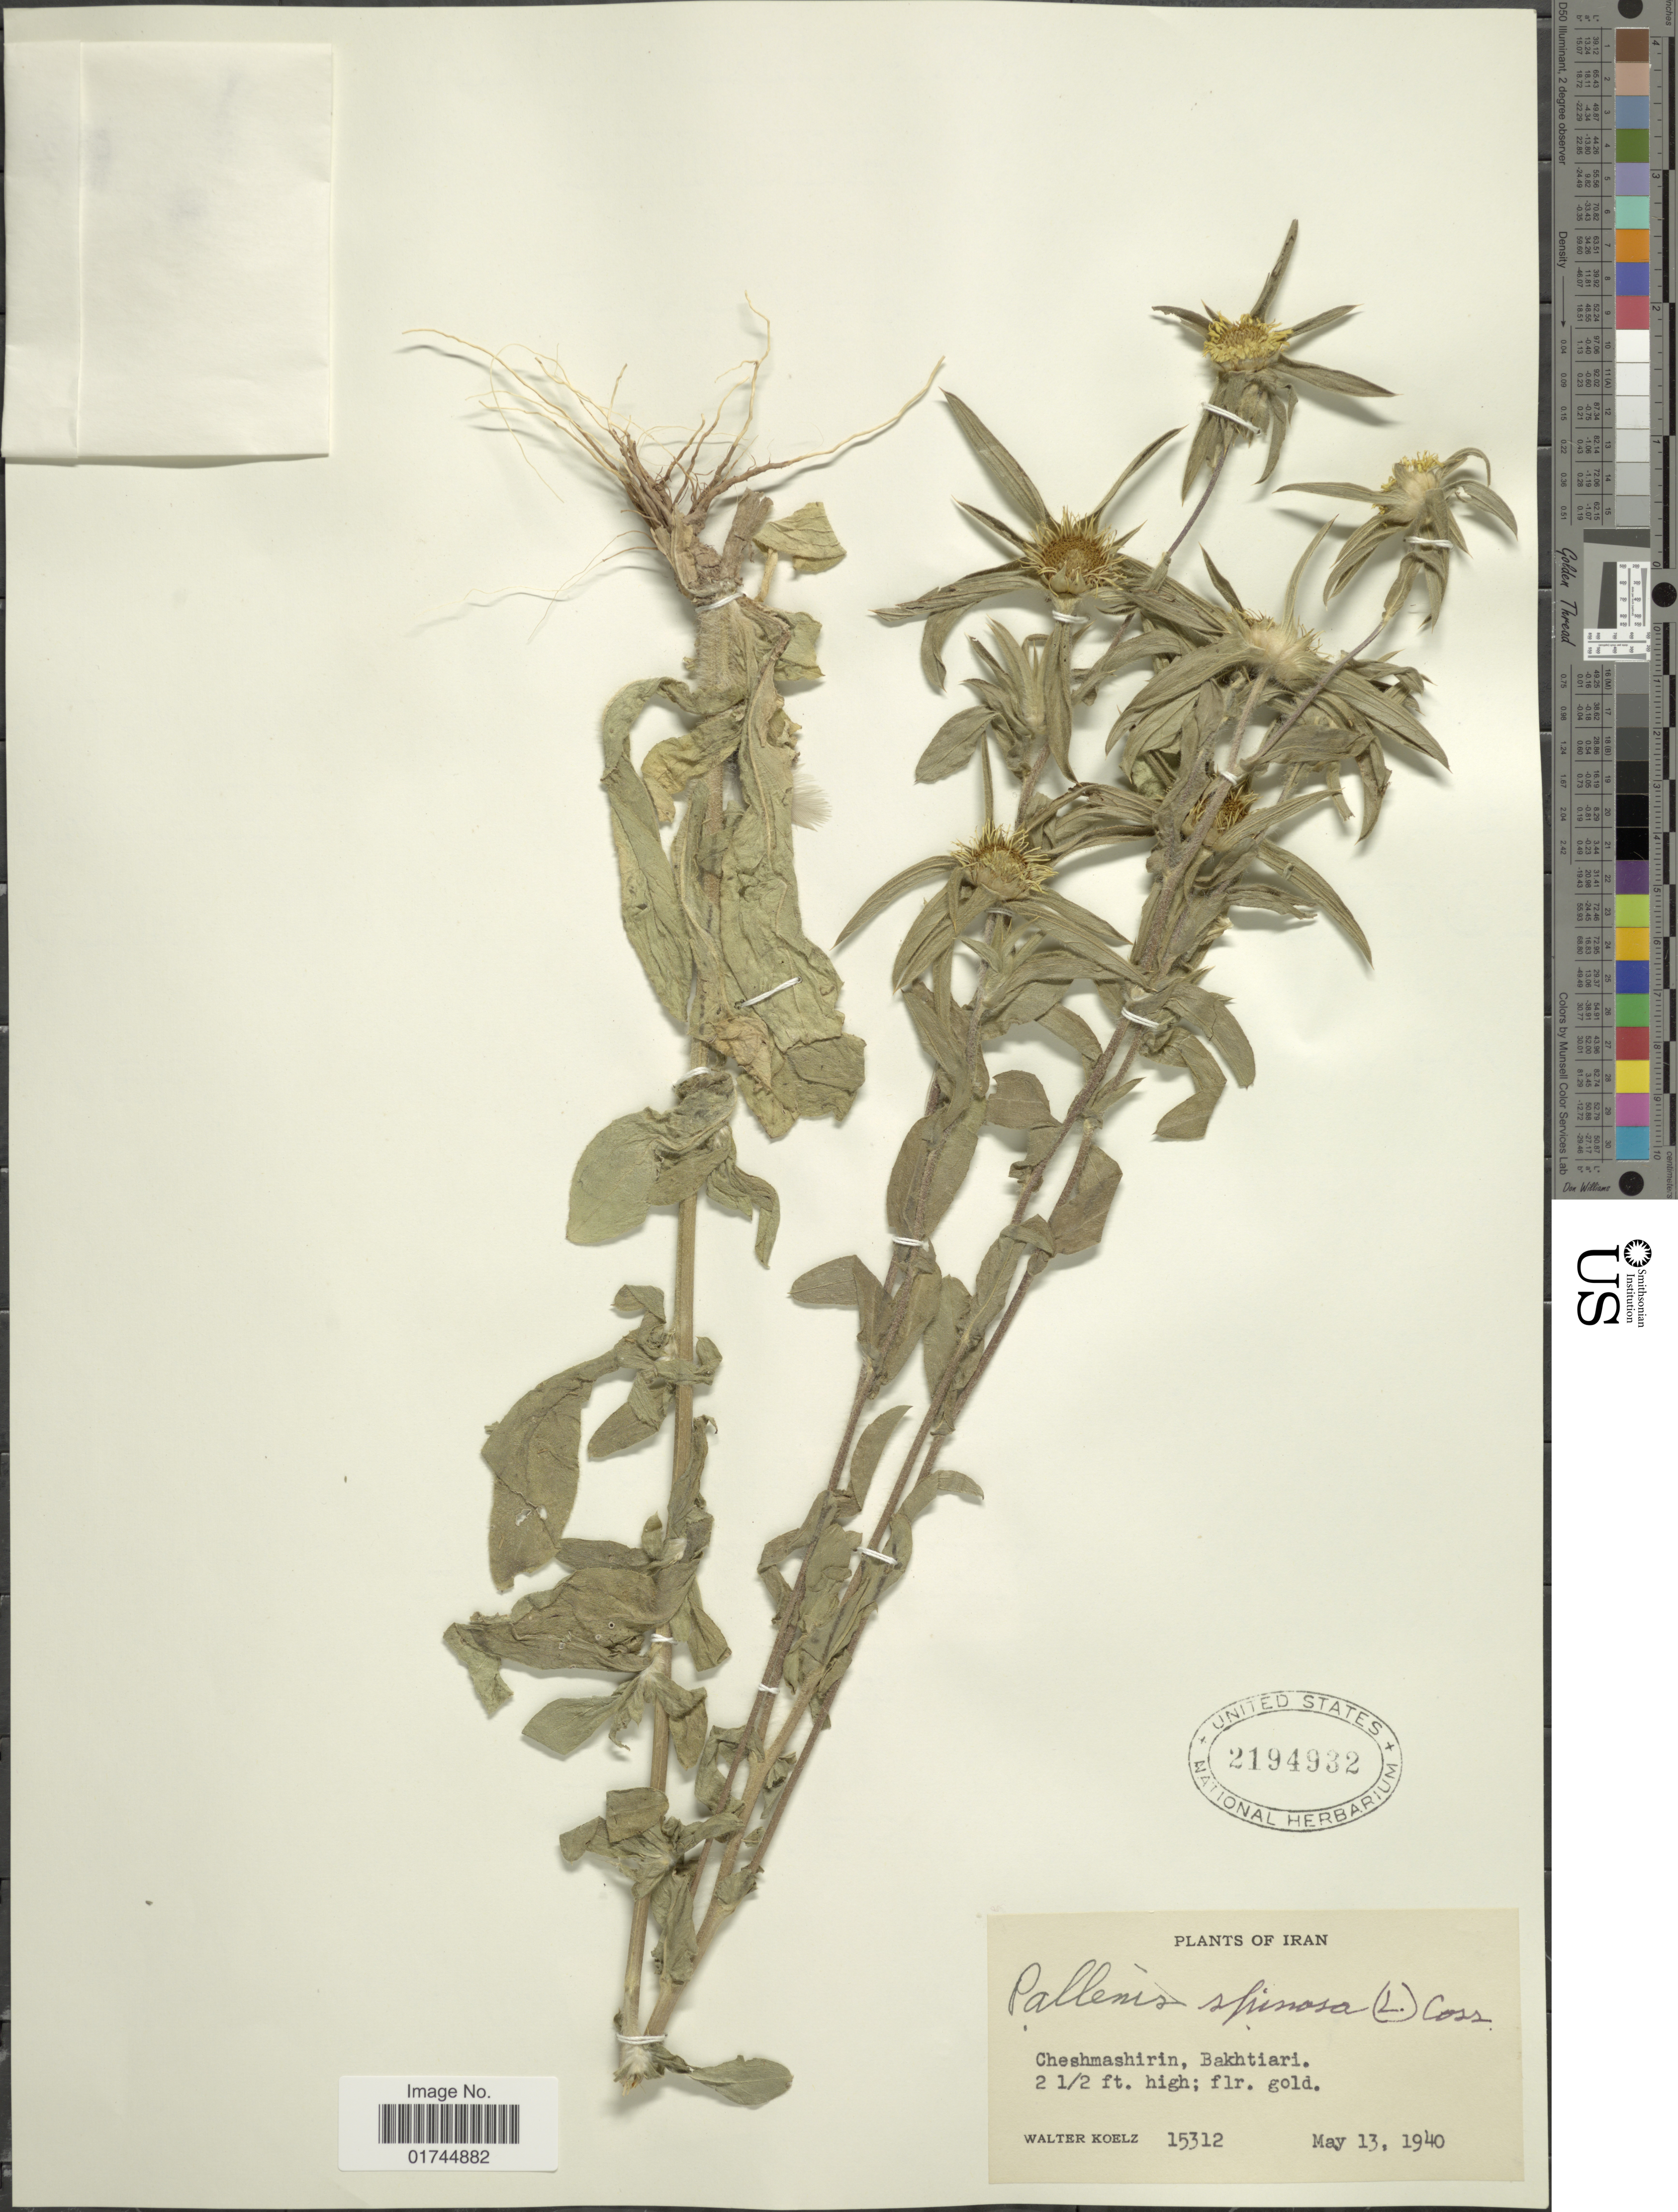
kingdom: Plantae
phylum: Tracheophyta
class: Magnoliopsida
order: Asterales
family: Asteraceae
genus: Pallenis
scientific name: Pallenis spinosa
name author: (L.) Cass.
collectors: W. N. Koelz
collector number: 15312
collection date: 1940-05-13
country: Iran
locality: Cheshmashirin, Bakhtiari.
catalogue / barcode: US 2194932